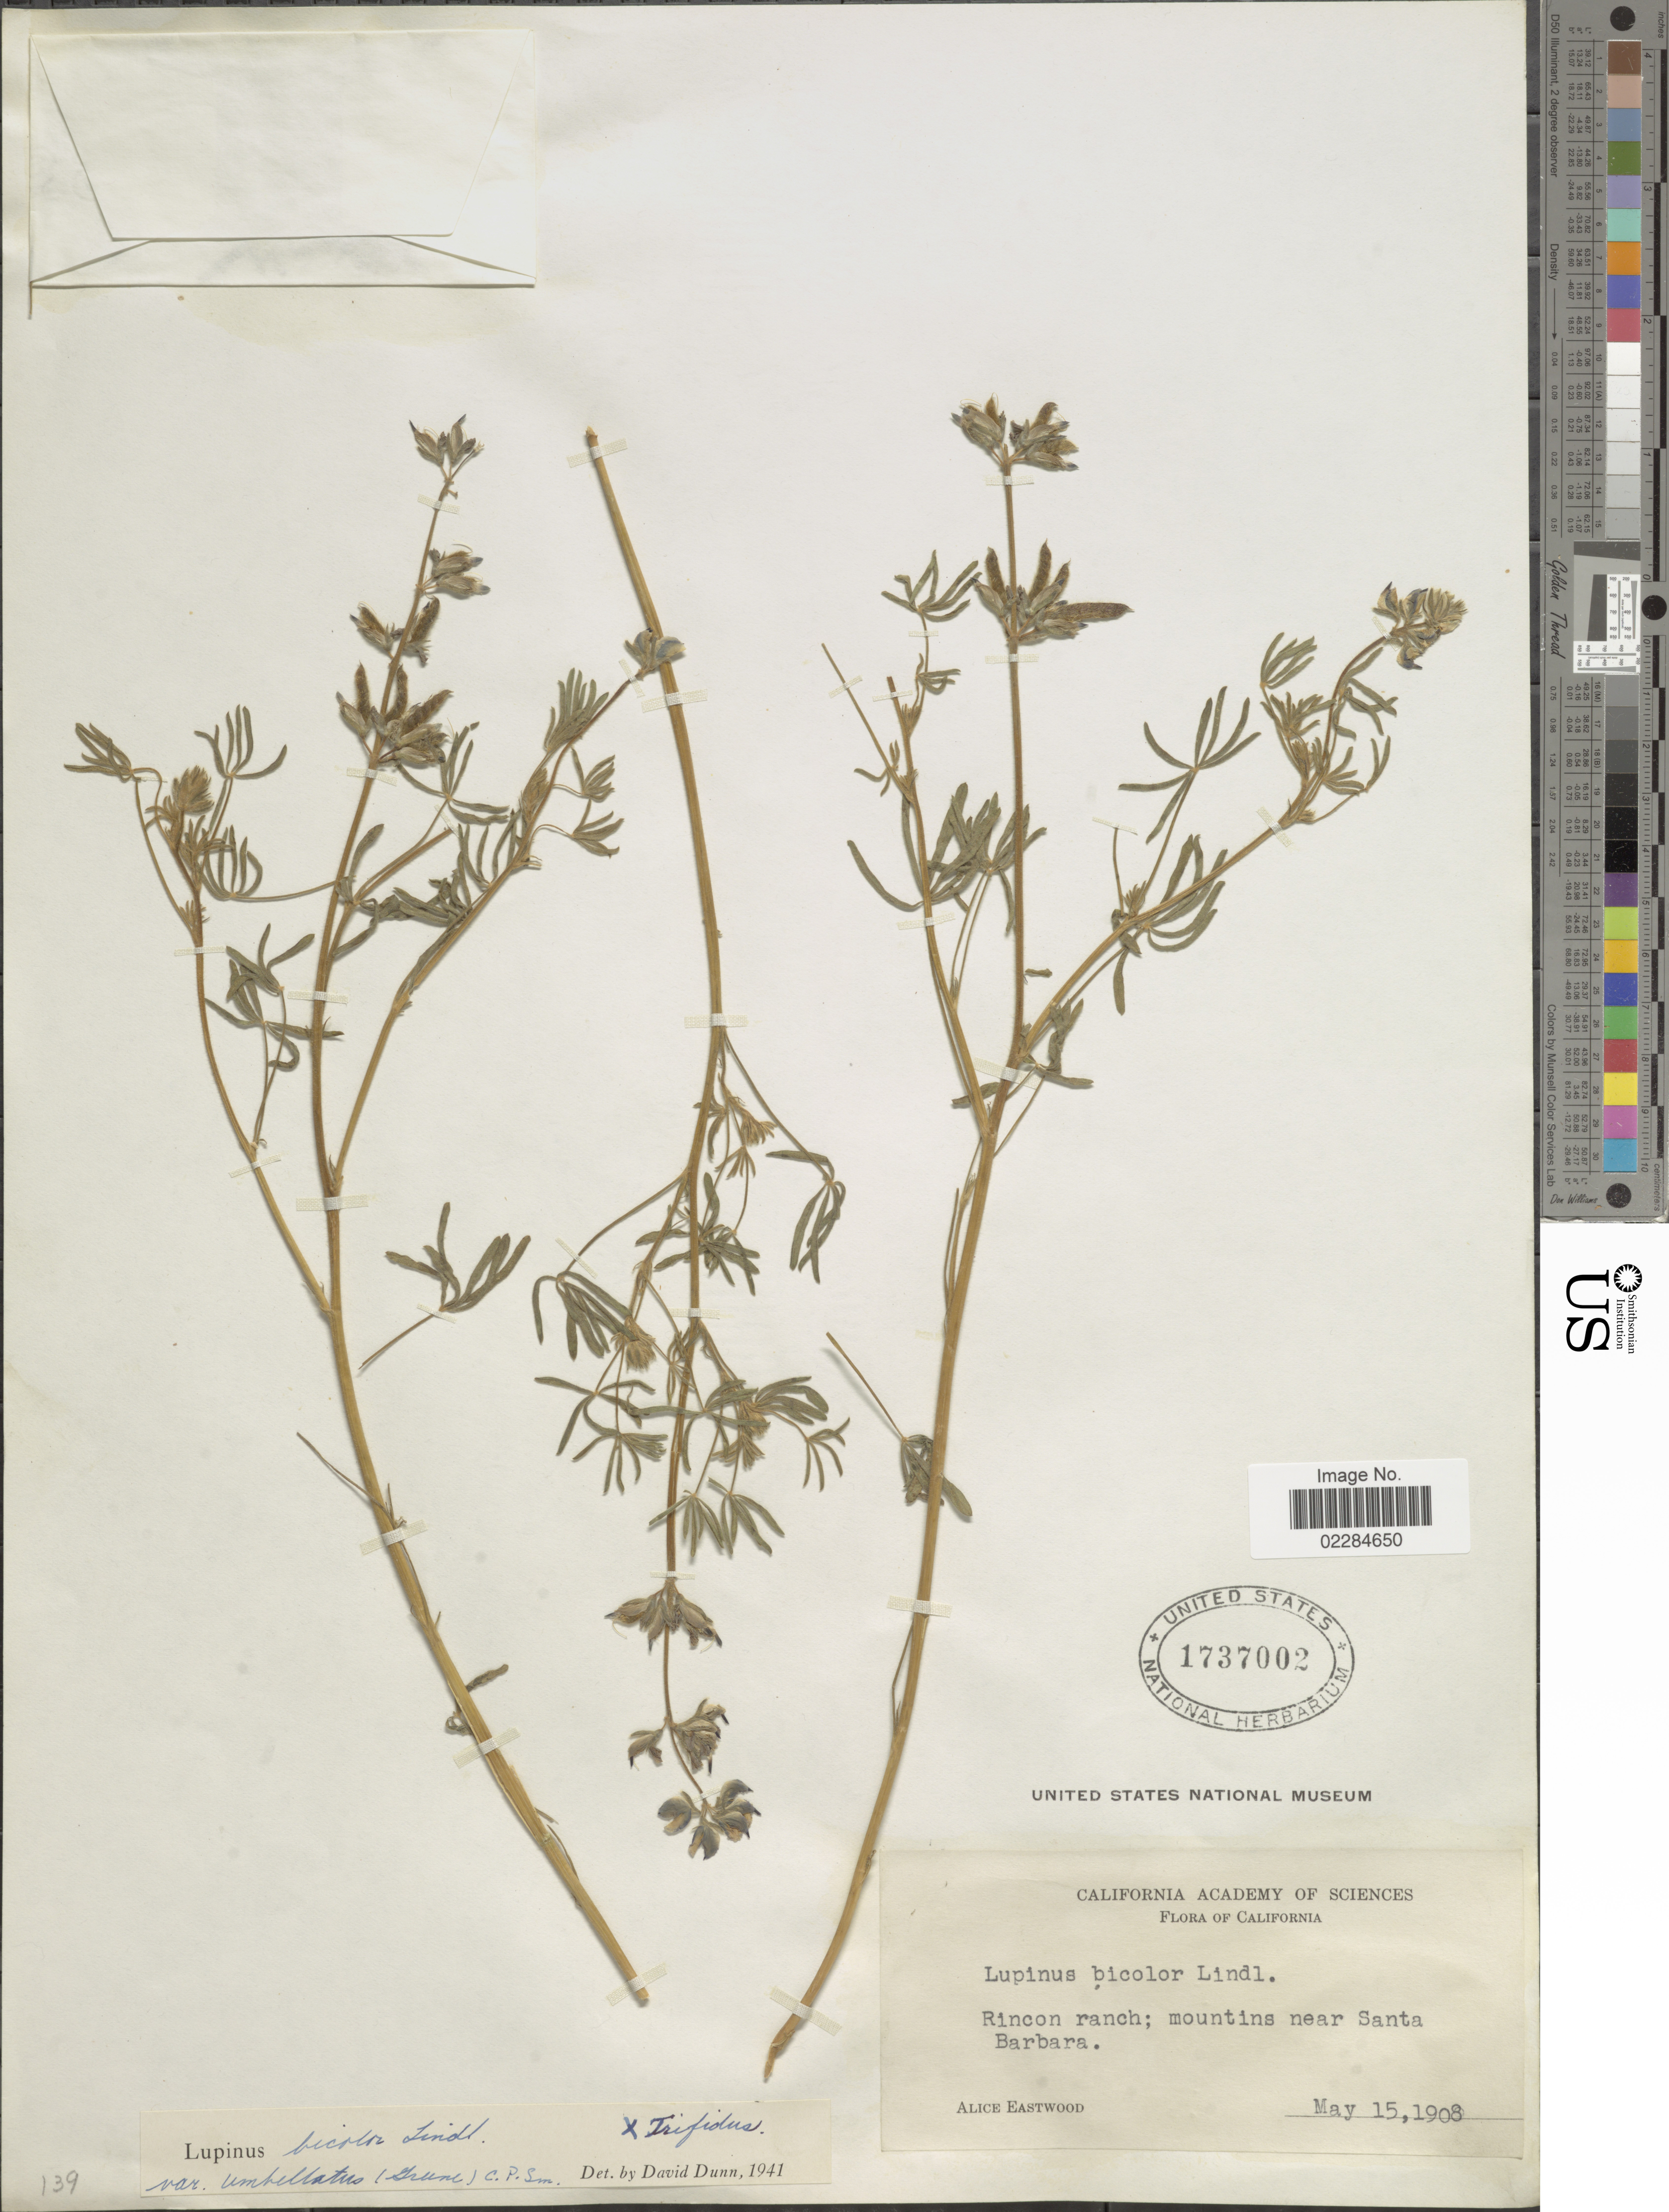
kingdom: Plantae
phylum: Tracheophyta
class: Magnoliopsida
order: Fabales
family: Fabaceae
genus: Lupinus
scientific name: Lupinus bicolor var. umbellatus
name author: (Greene) C.P. Sm.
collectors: A. Eastwood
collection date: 1908-05-15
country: United States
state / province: California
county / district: Santa Barbara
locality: Rincon ranch; mountins near Santa Barbara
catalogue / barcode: US 1737002